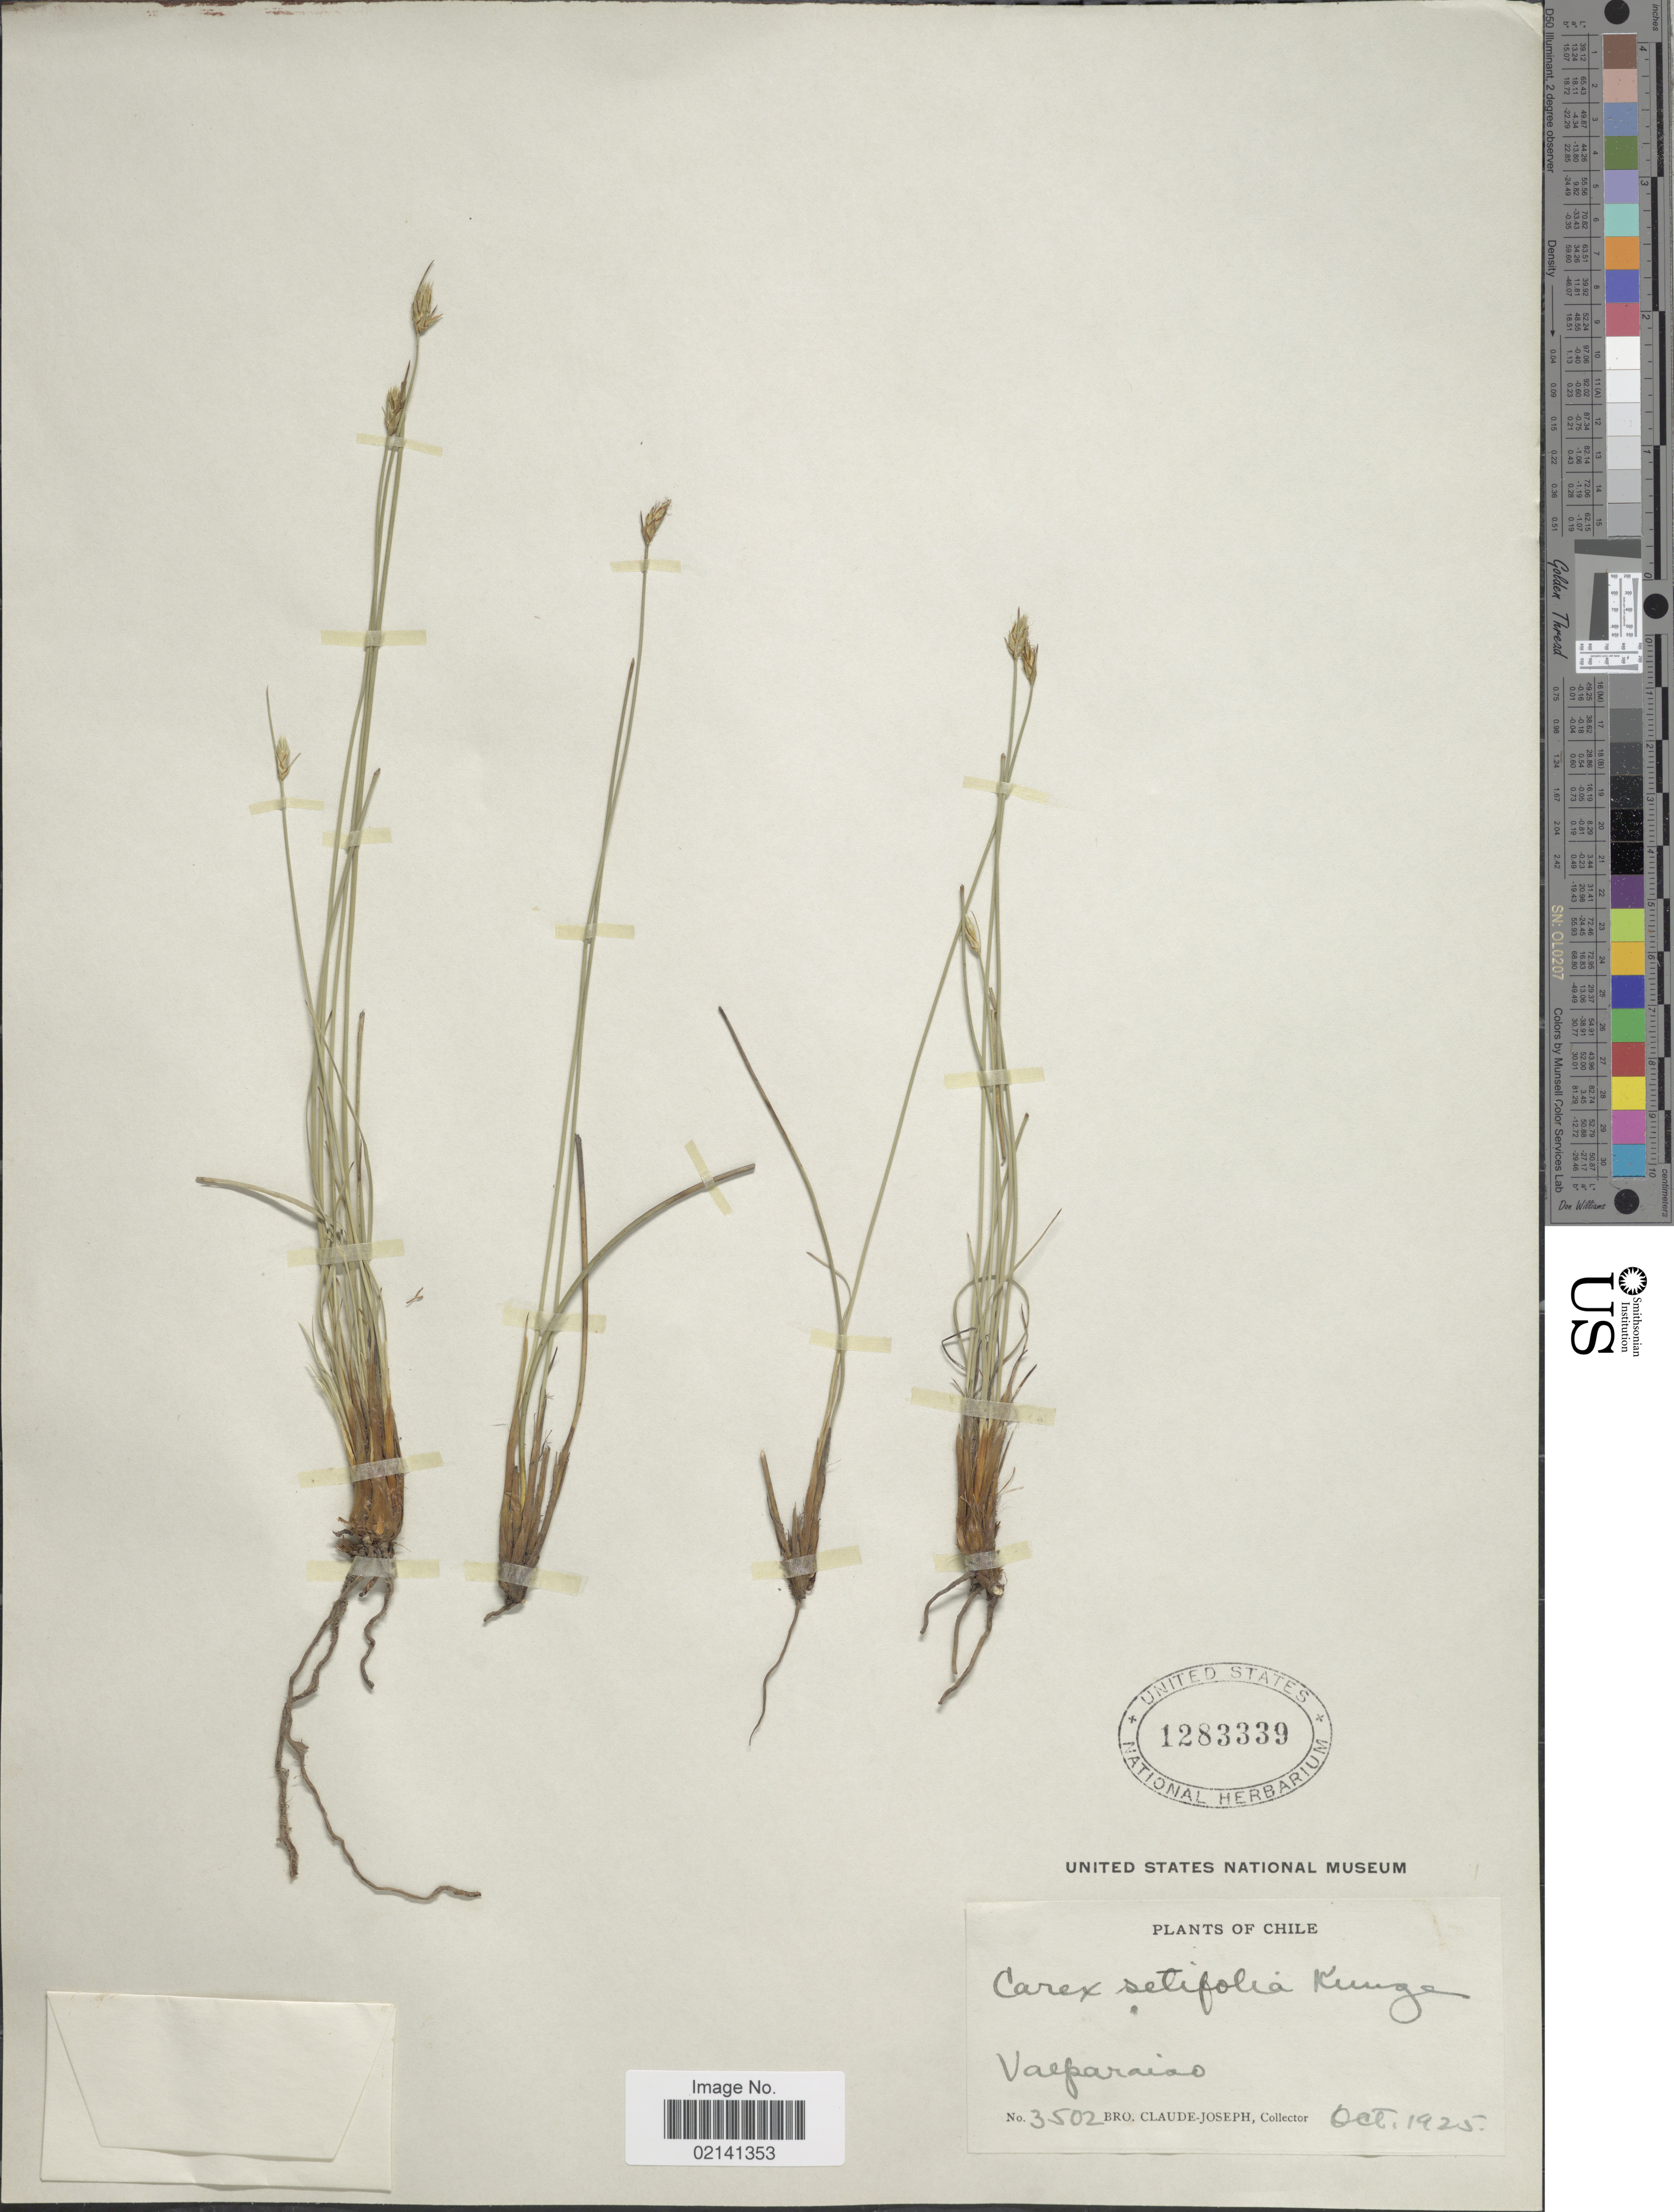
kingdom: Plantae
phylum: Tracheophyta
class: Liliopsida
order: Poales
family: Cyperaceae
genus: Carex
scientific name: Carex berteroana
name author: Steud.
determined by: Jimnéz-Mejias, Pedro, (UPOS), Universidad Pablo de Olavide (SPAIN)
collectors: Bro. Claude-Joseph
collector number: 3502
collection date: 1925-10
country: Chile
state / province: Valparaíso (V)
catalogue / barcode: US 1283339